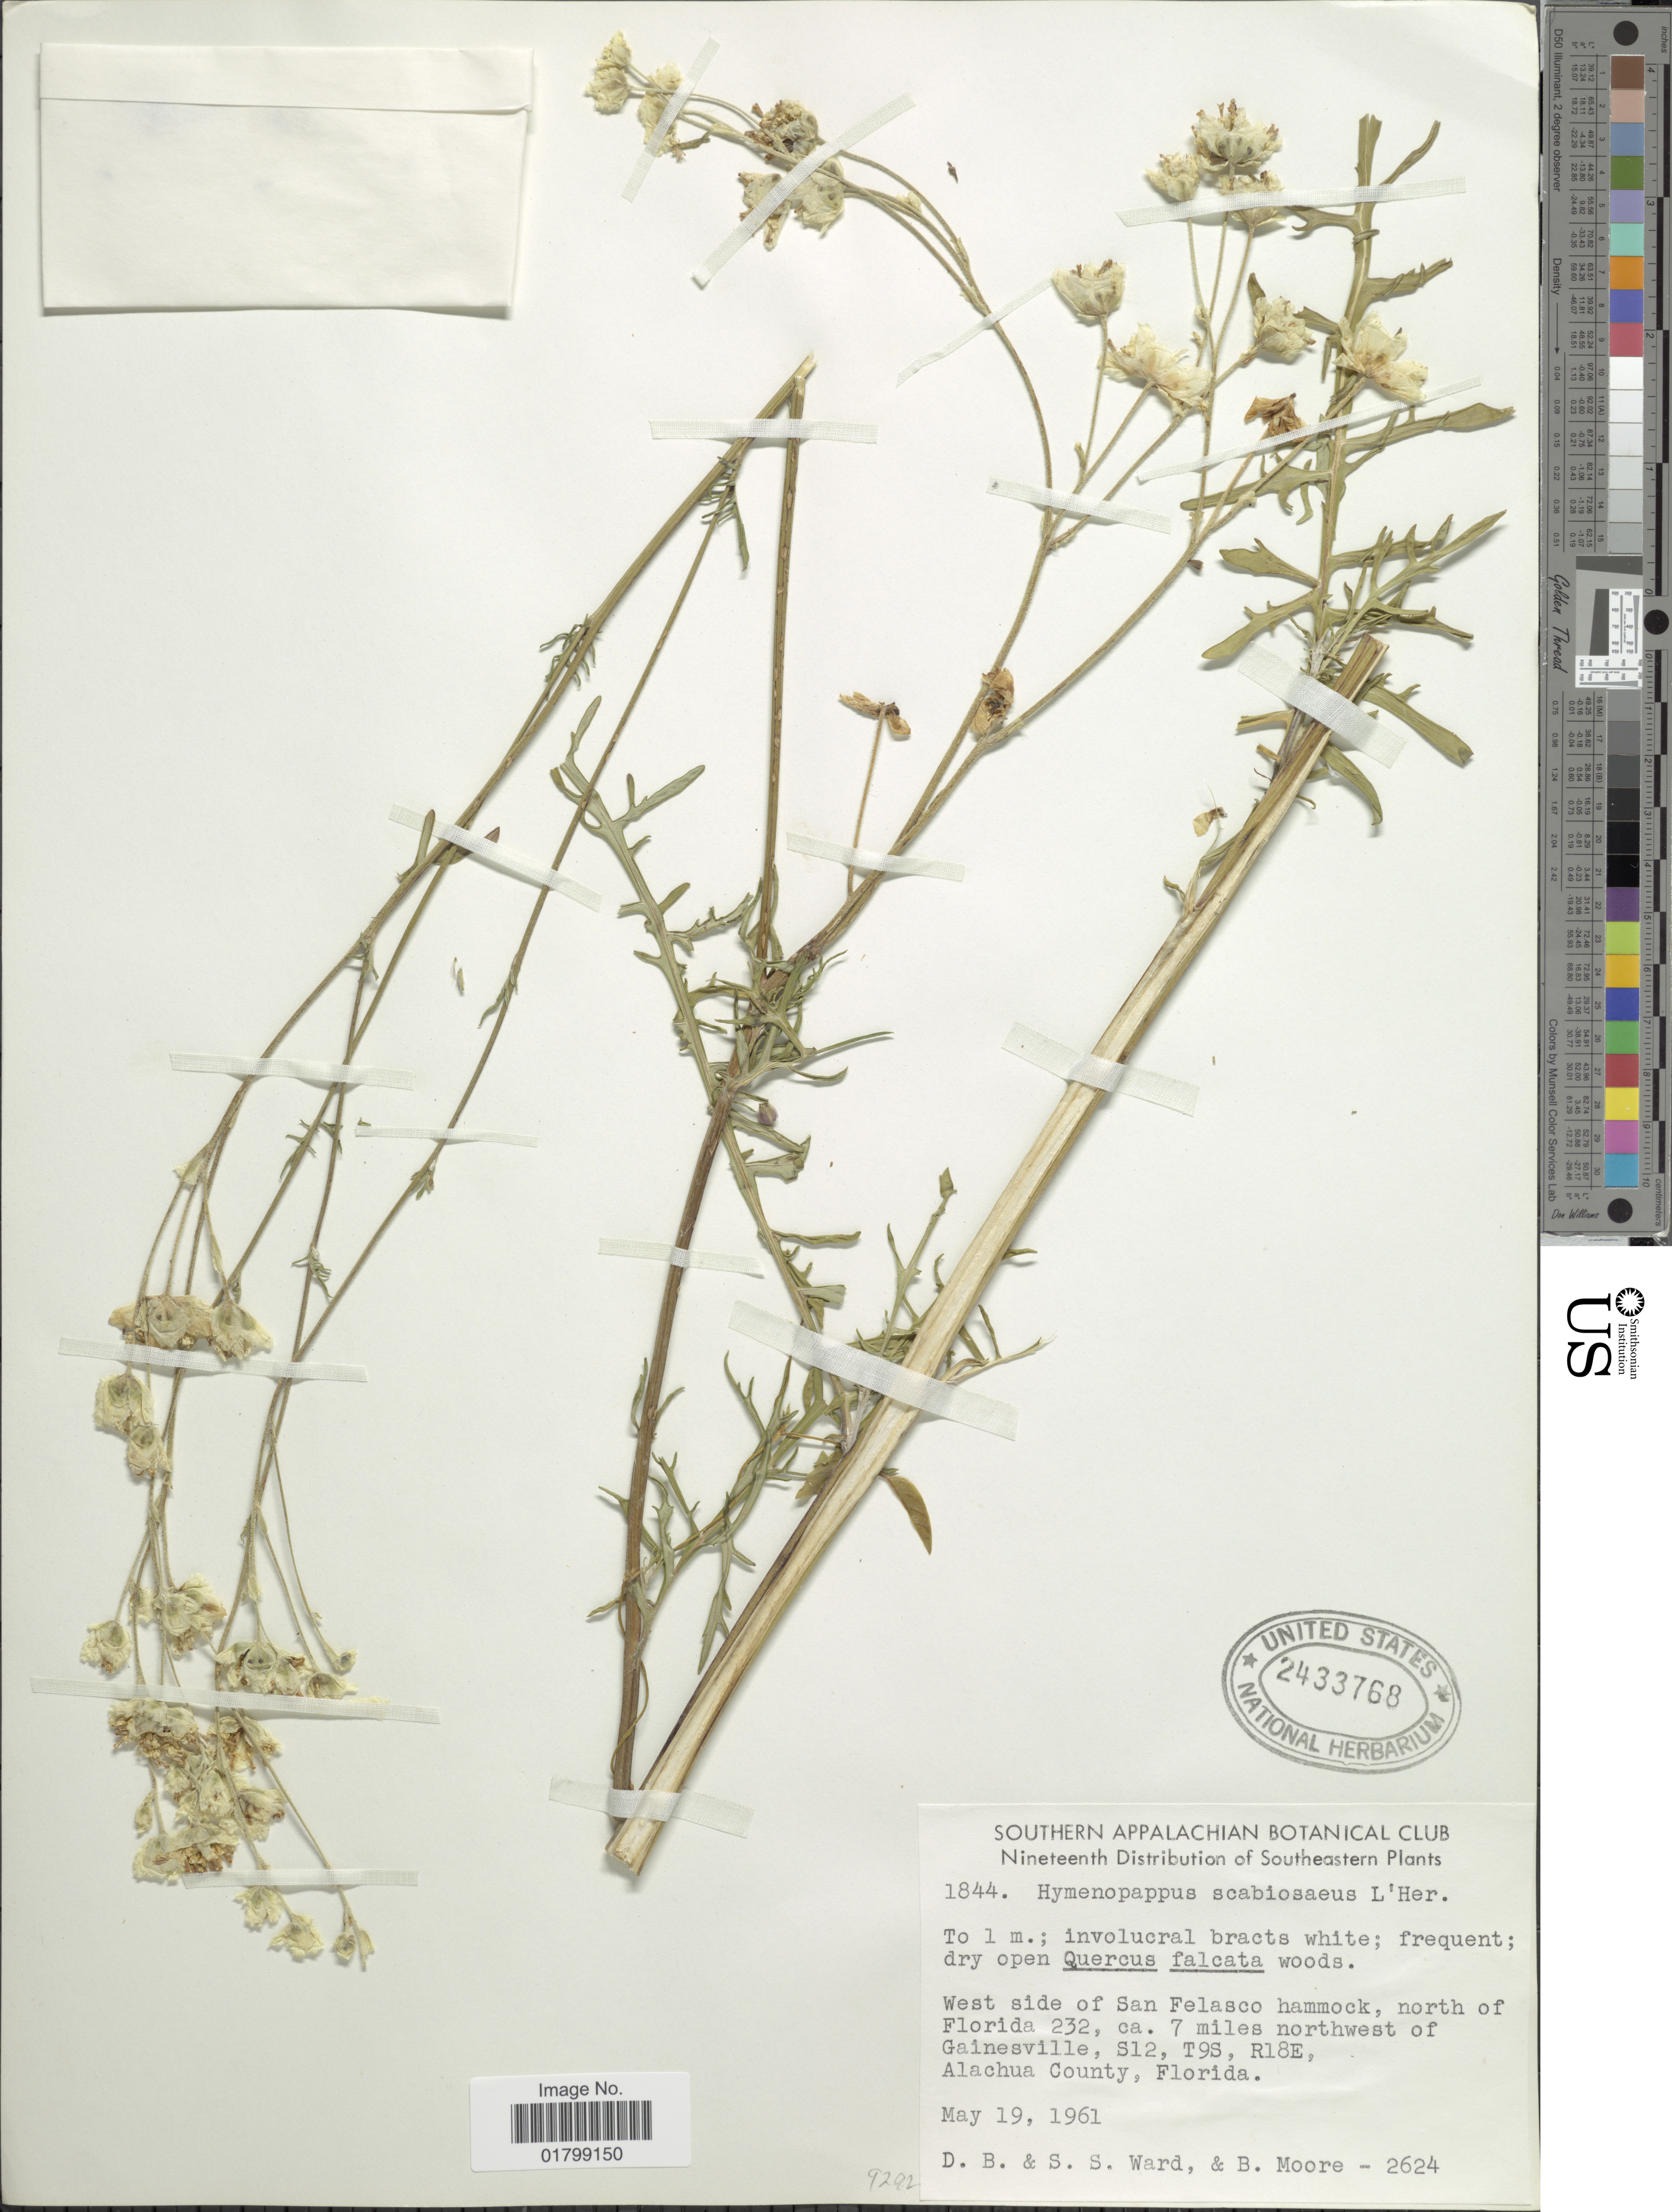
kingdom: Plantae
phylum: Tracheophyta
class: Magnoliopsida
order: Asterales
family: Asteraceae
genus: Hymenopappus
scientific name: Hymenopappus scabiosaeus var. scabiosaeus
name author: L'Hér.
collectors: D. B. Ward, S. S. Ward & B. Moore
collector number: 2624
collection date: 1961-05-19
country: United States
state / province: Florida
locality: West side of San Felasco hammock, north of Florida 232, ca. 7 miles northwest of Gainesville, S12, T9S, R18E, Alachua County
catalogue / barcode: US 2433768